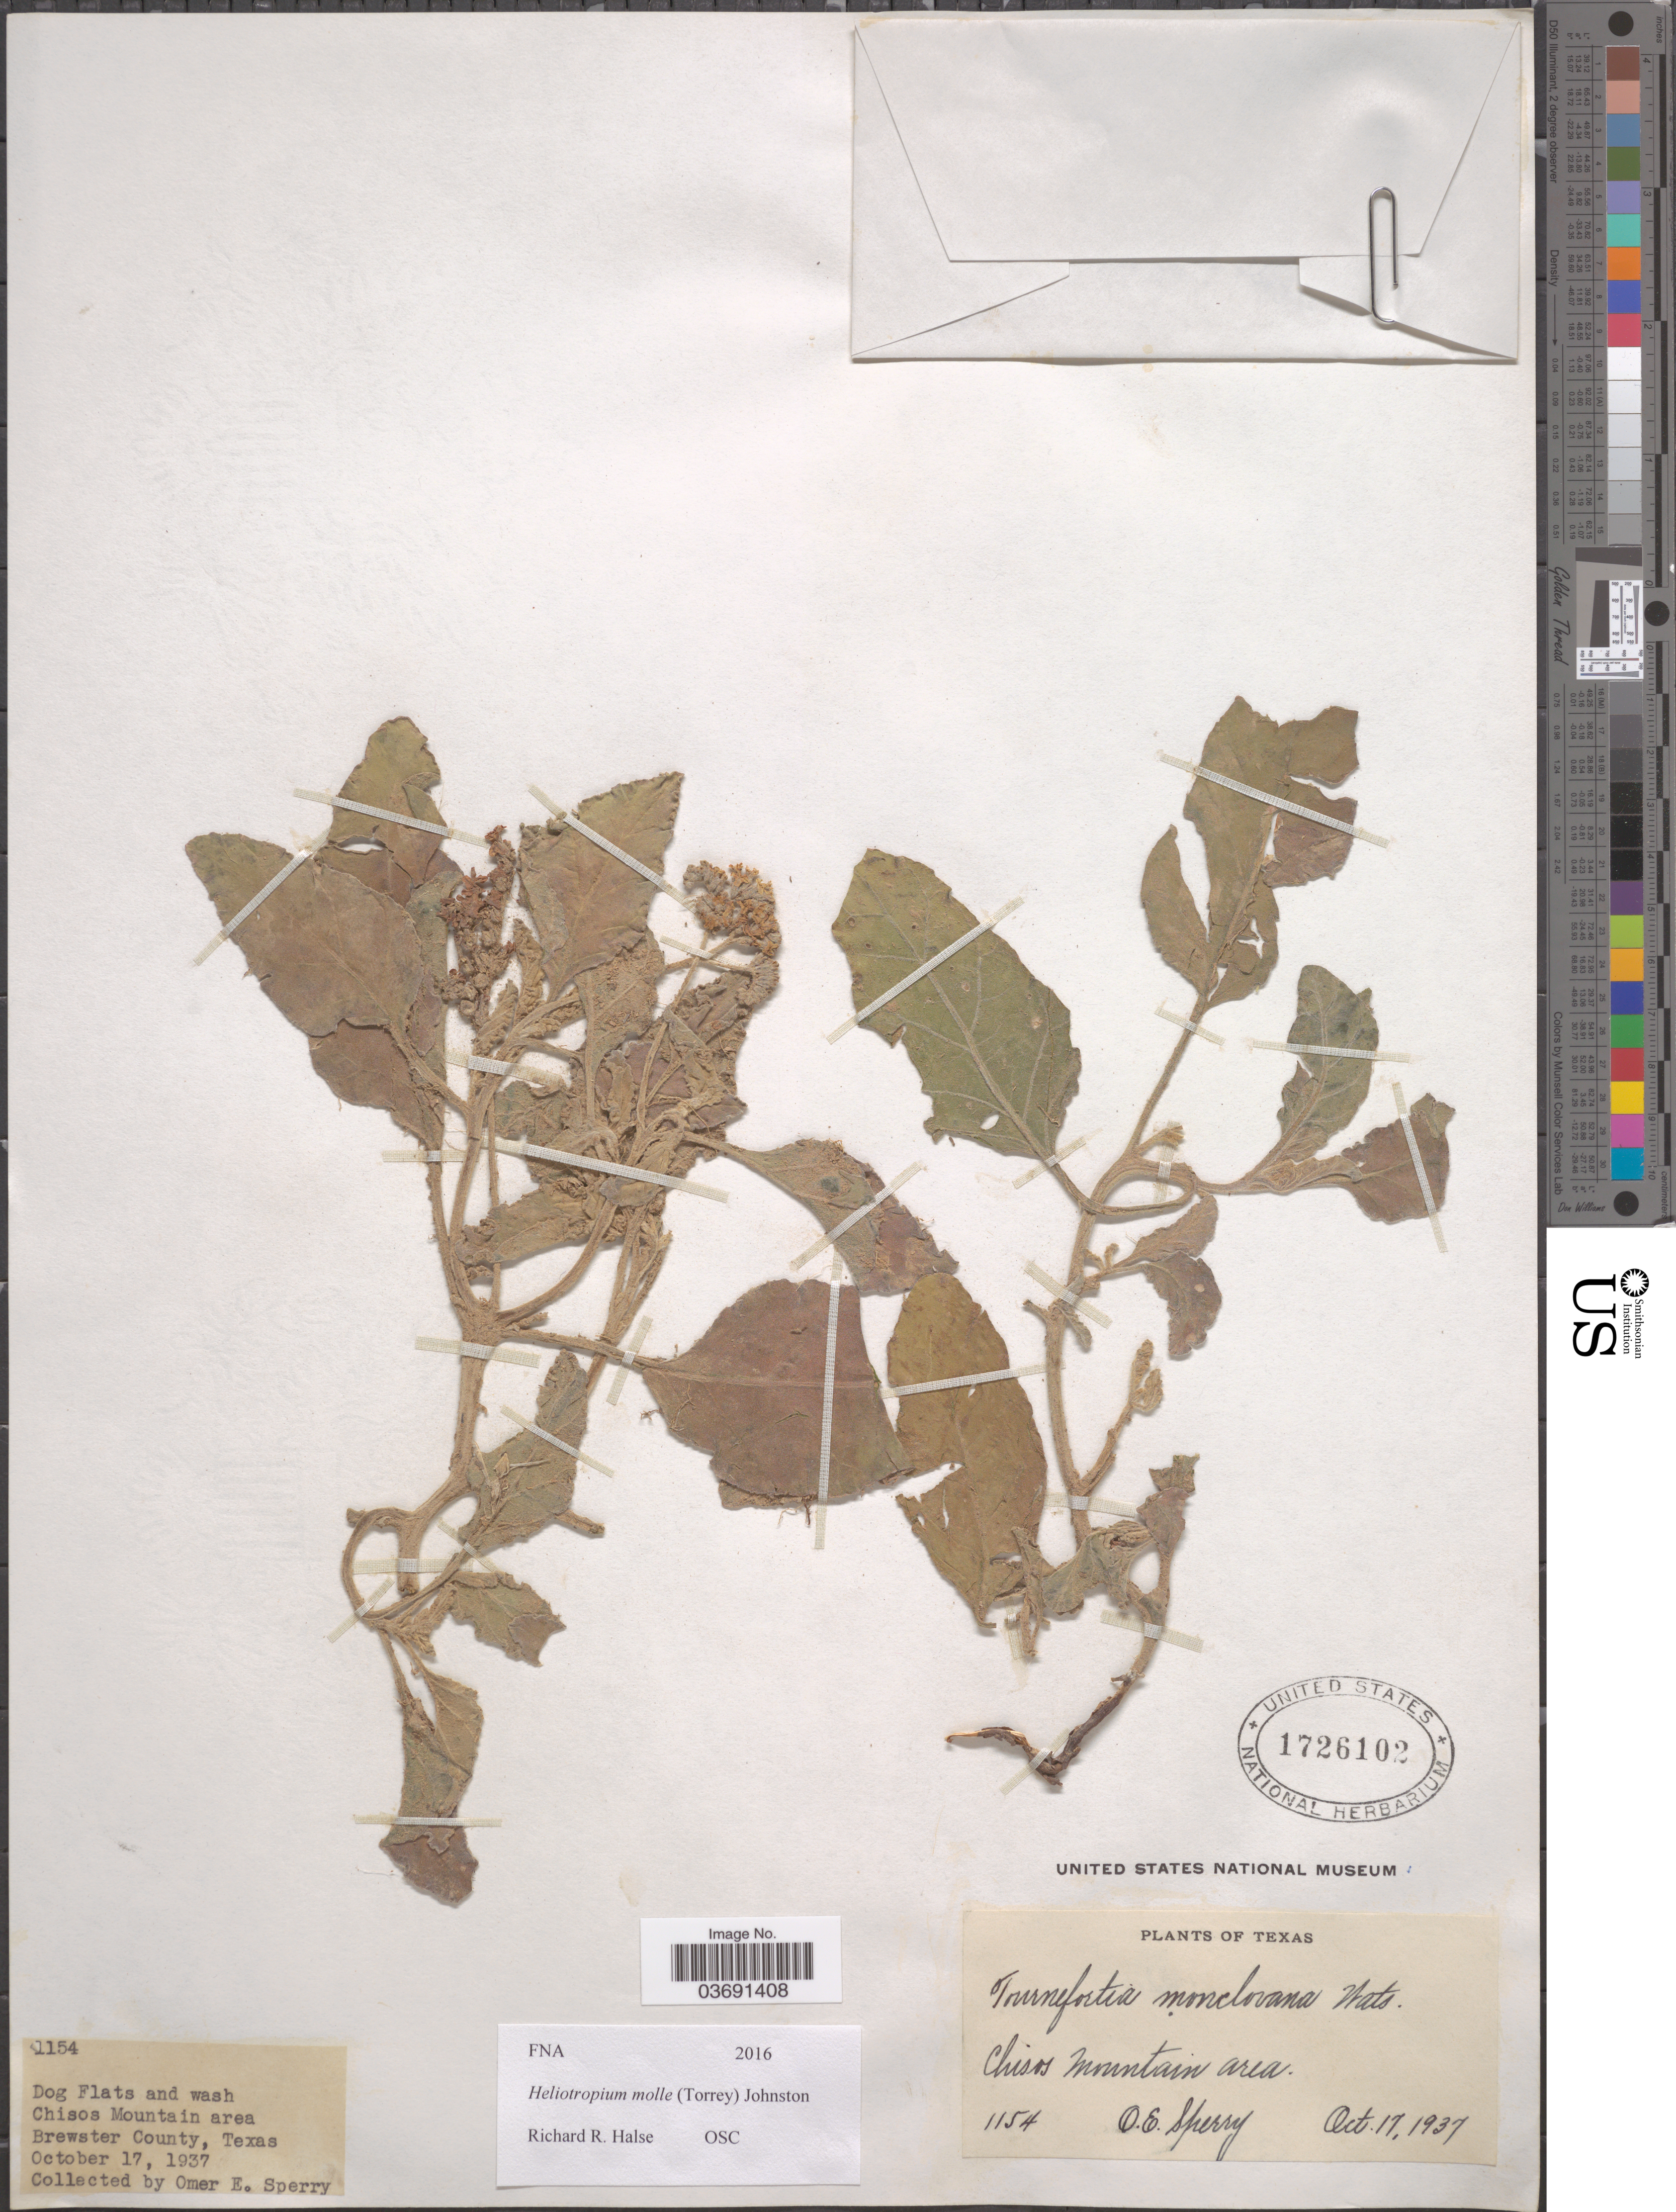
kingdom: Plantae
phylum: Tracheophyta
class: Magnoliopsida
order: Boraginales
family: Heliotropiaceae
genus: Heliotropium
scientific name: Heliotropium molle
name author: (Torr.) I.M. Johnst.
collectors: O. E. Sperry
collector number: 1154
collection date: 1937-10-17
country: United States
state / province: Texas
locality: Chisos Mountain area. Brewster County.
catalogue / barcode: US 1726102